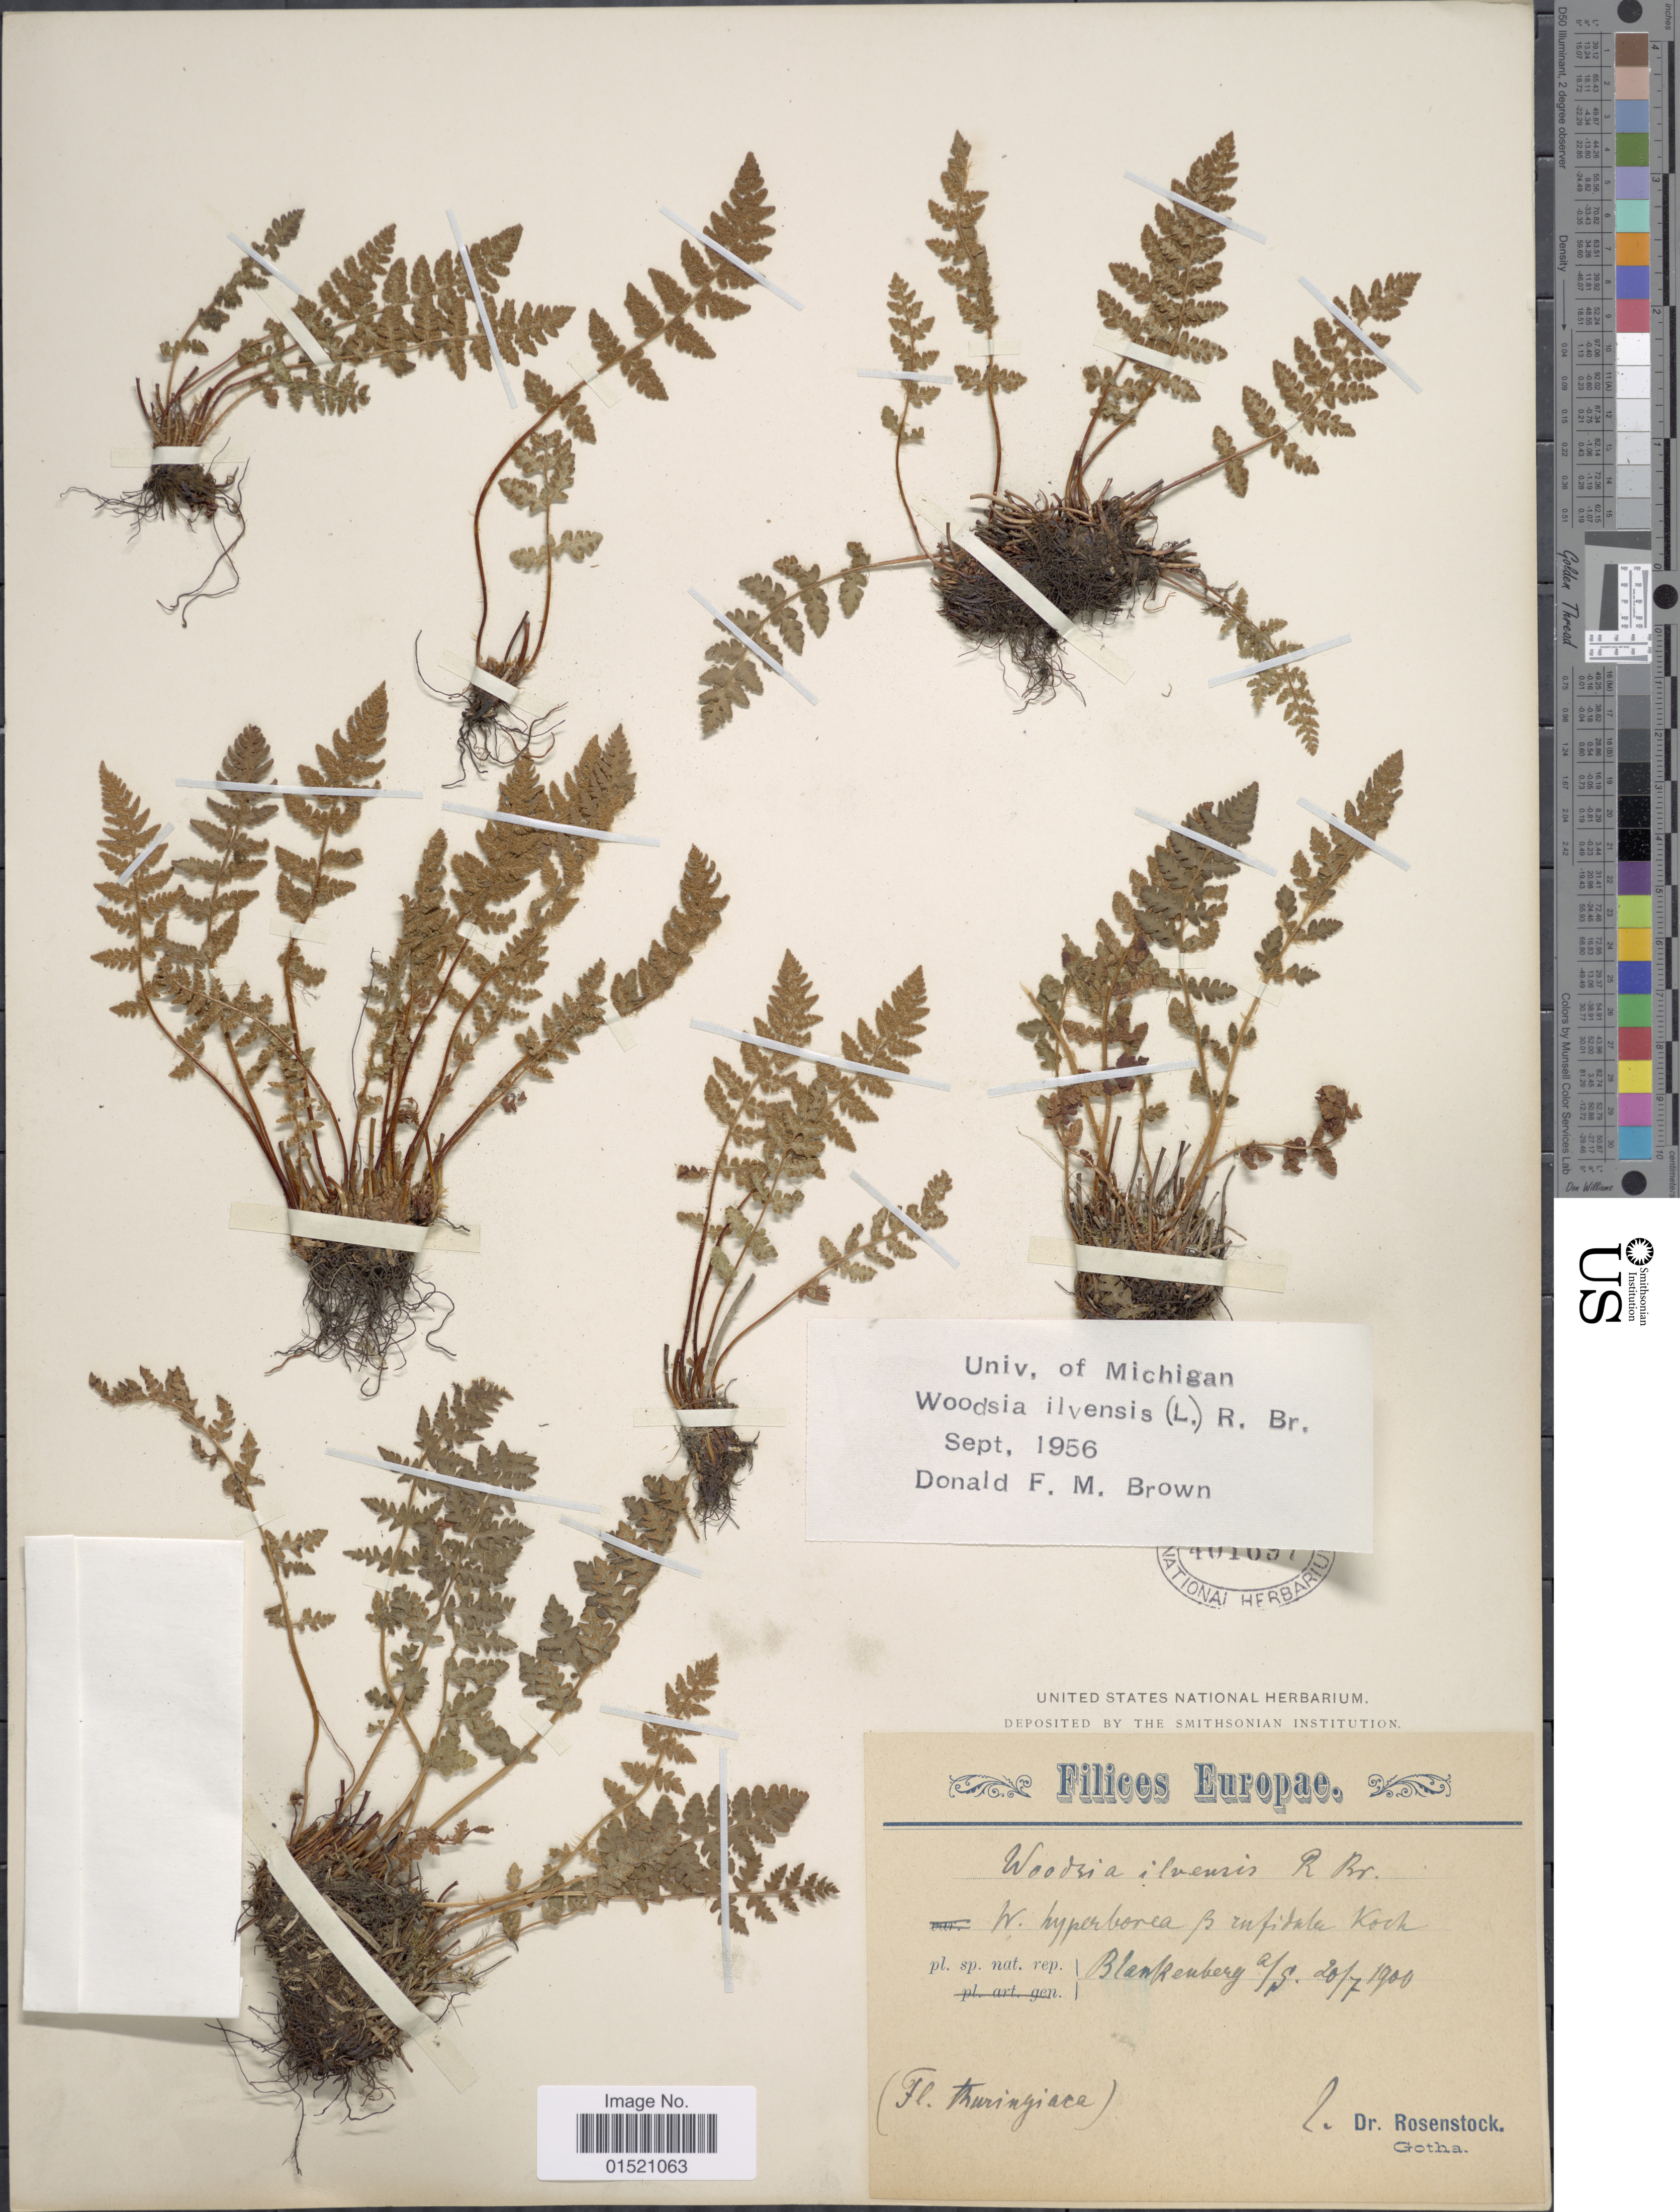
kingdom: Plantae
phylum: Tracheophyta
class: Polypodiopsida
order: Polypodiales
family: Woodsiaceae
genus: Woodsia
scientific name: Woodsia ilvensis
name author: (L.) R. Br.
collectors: -- Rosenstock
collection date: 1900-07-20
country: Germany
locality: Filices Europe, Blankenberg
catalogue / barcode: US 401097